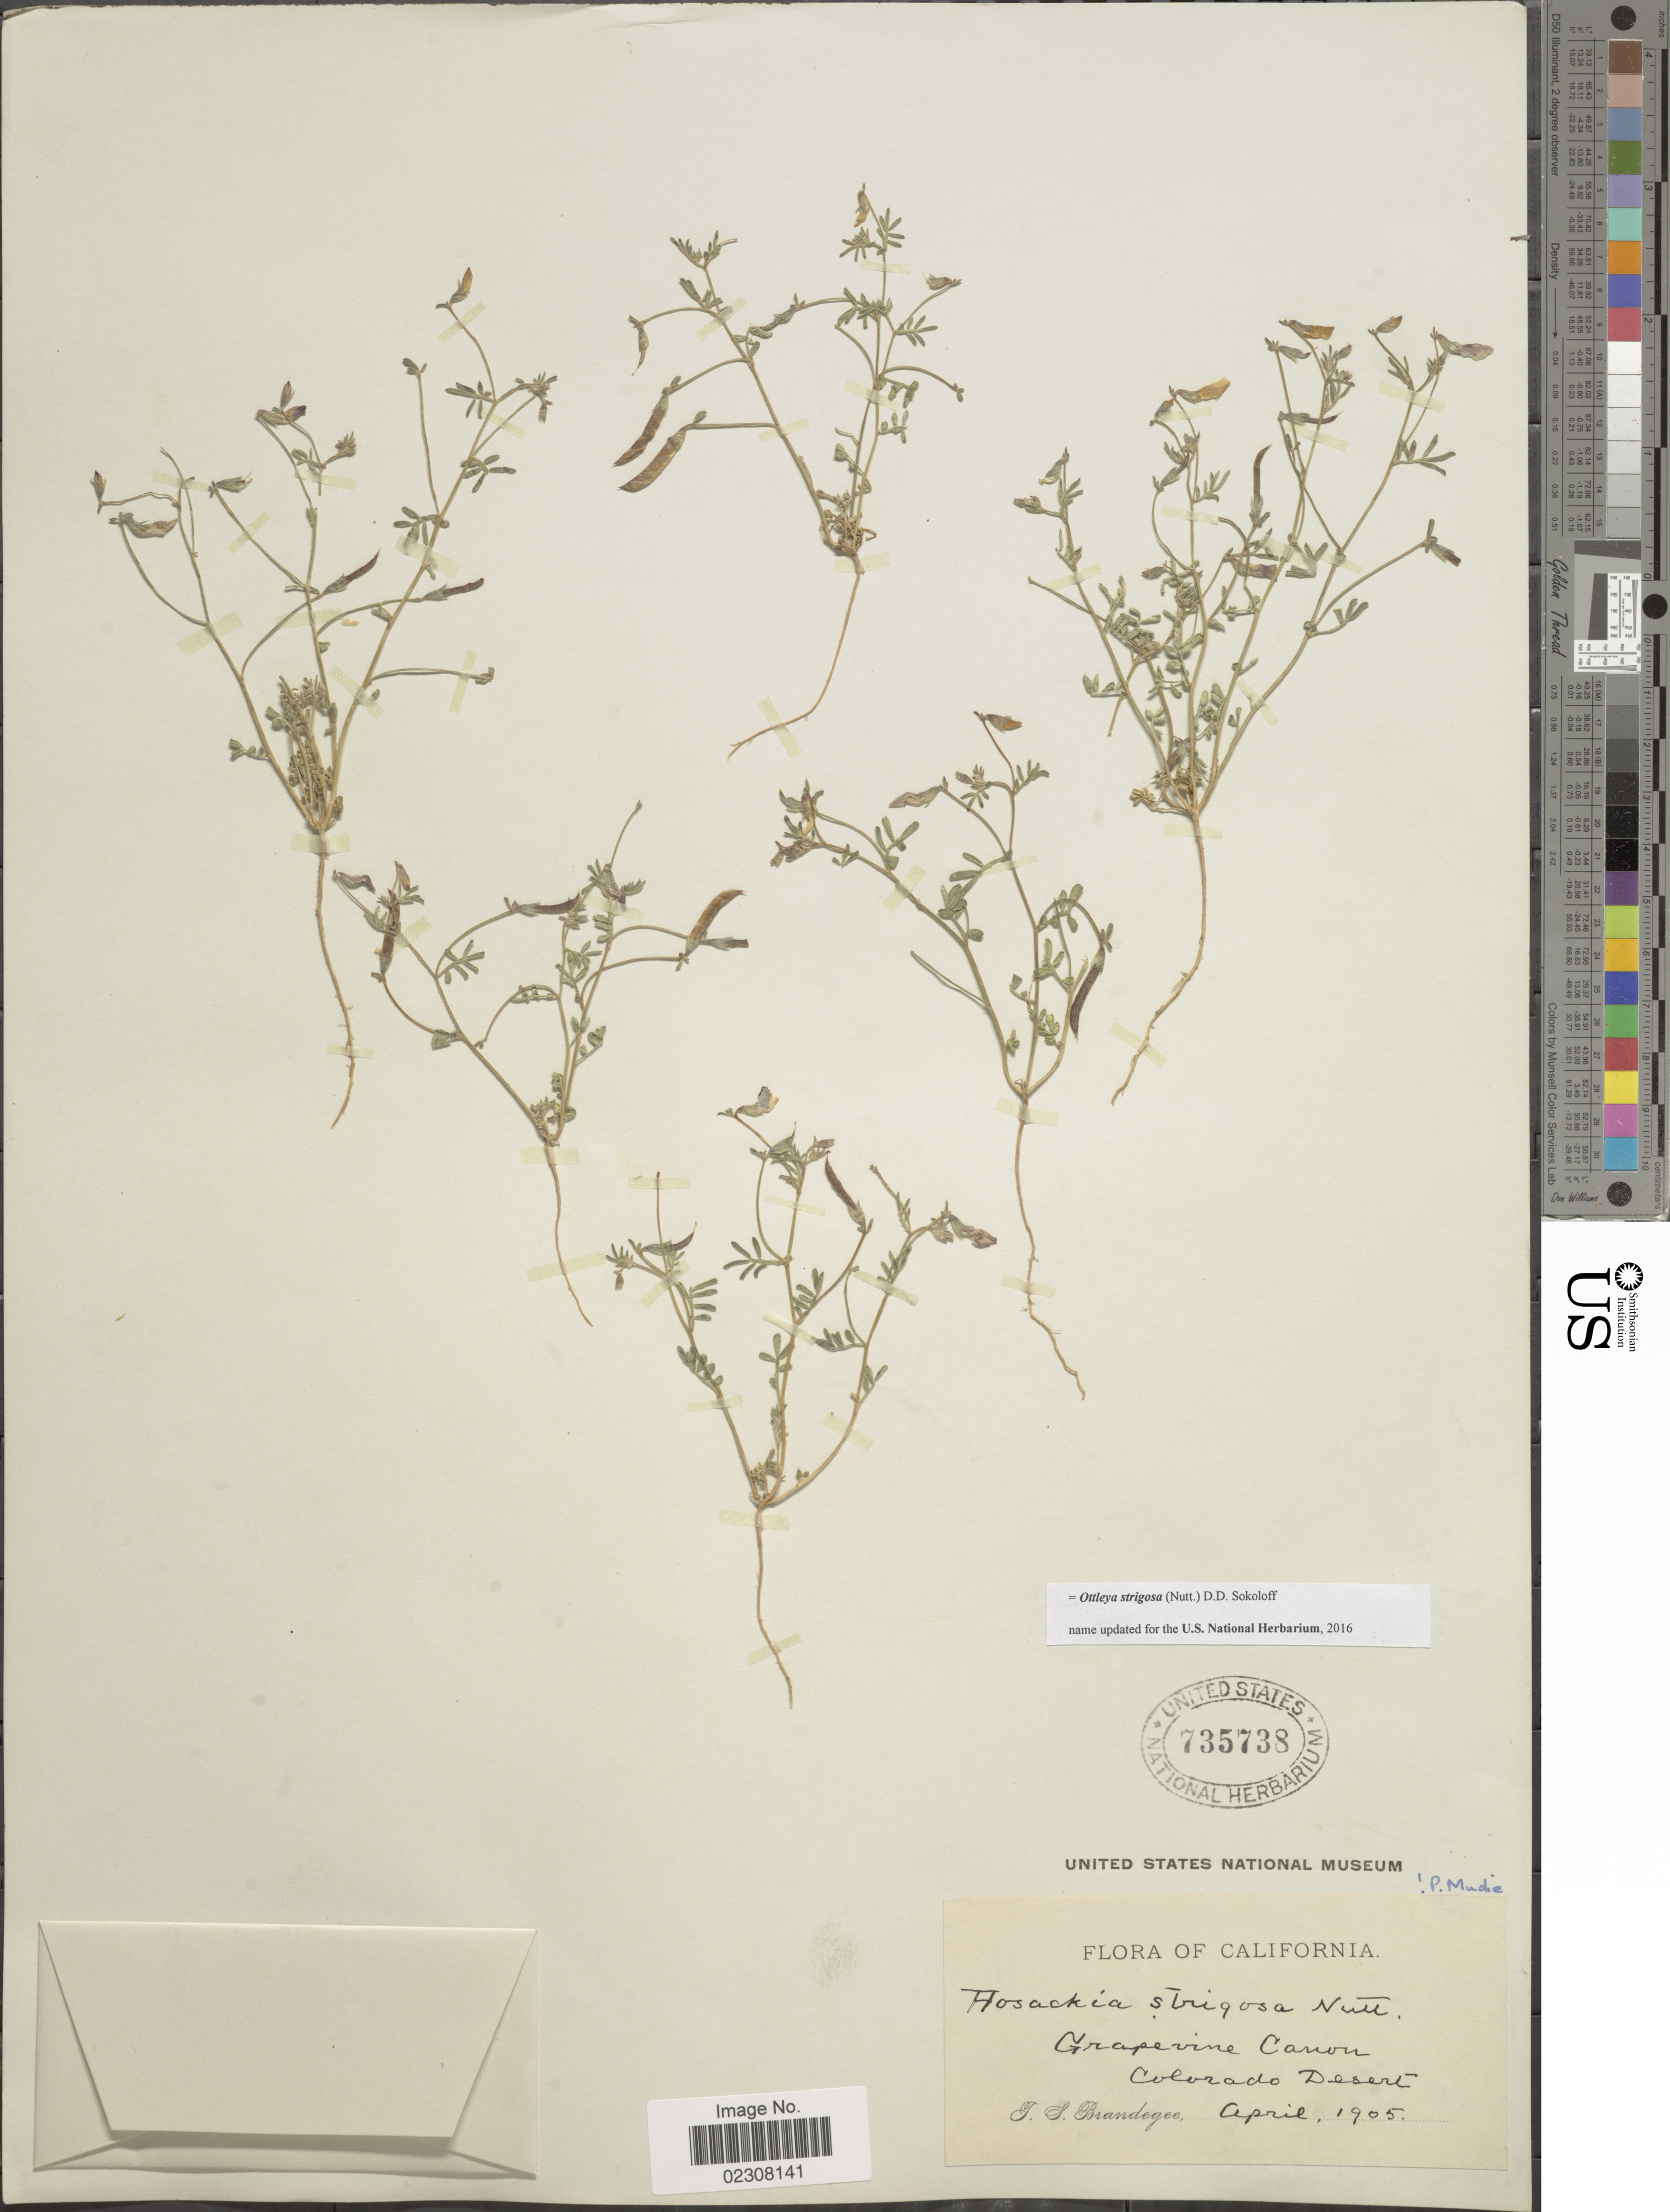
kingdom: Plantae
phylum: Tracheophyta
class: Magnoliopsida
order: Fabales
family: Fabaceae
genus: Ottleya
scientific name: Ottleya strigosa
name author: (Nutt.) D.D. Sokoloff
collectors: T. S. Brandegee (herbarium)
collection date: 1905-04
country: United States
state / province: California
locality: Grapevince Canon, Colorado Desert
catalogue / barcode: US 735738